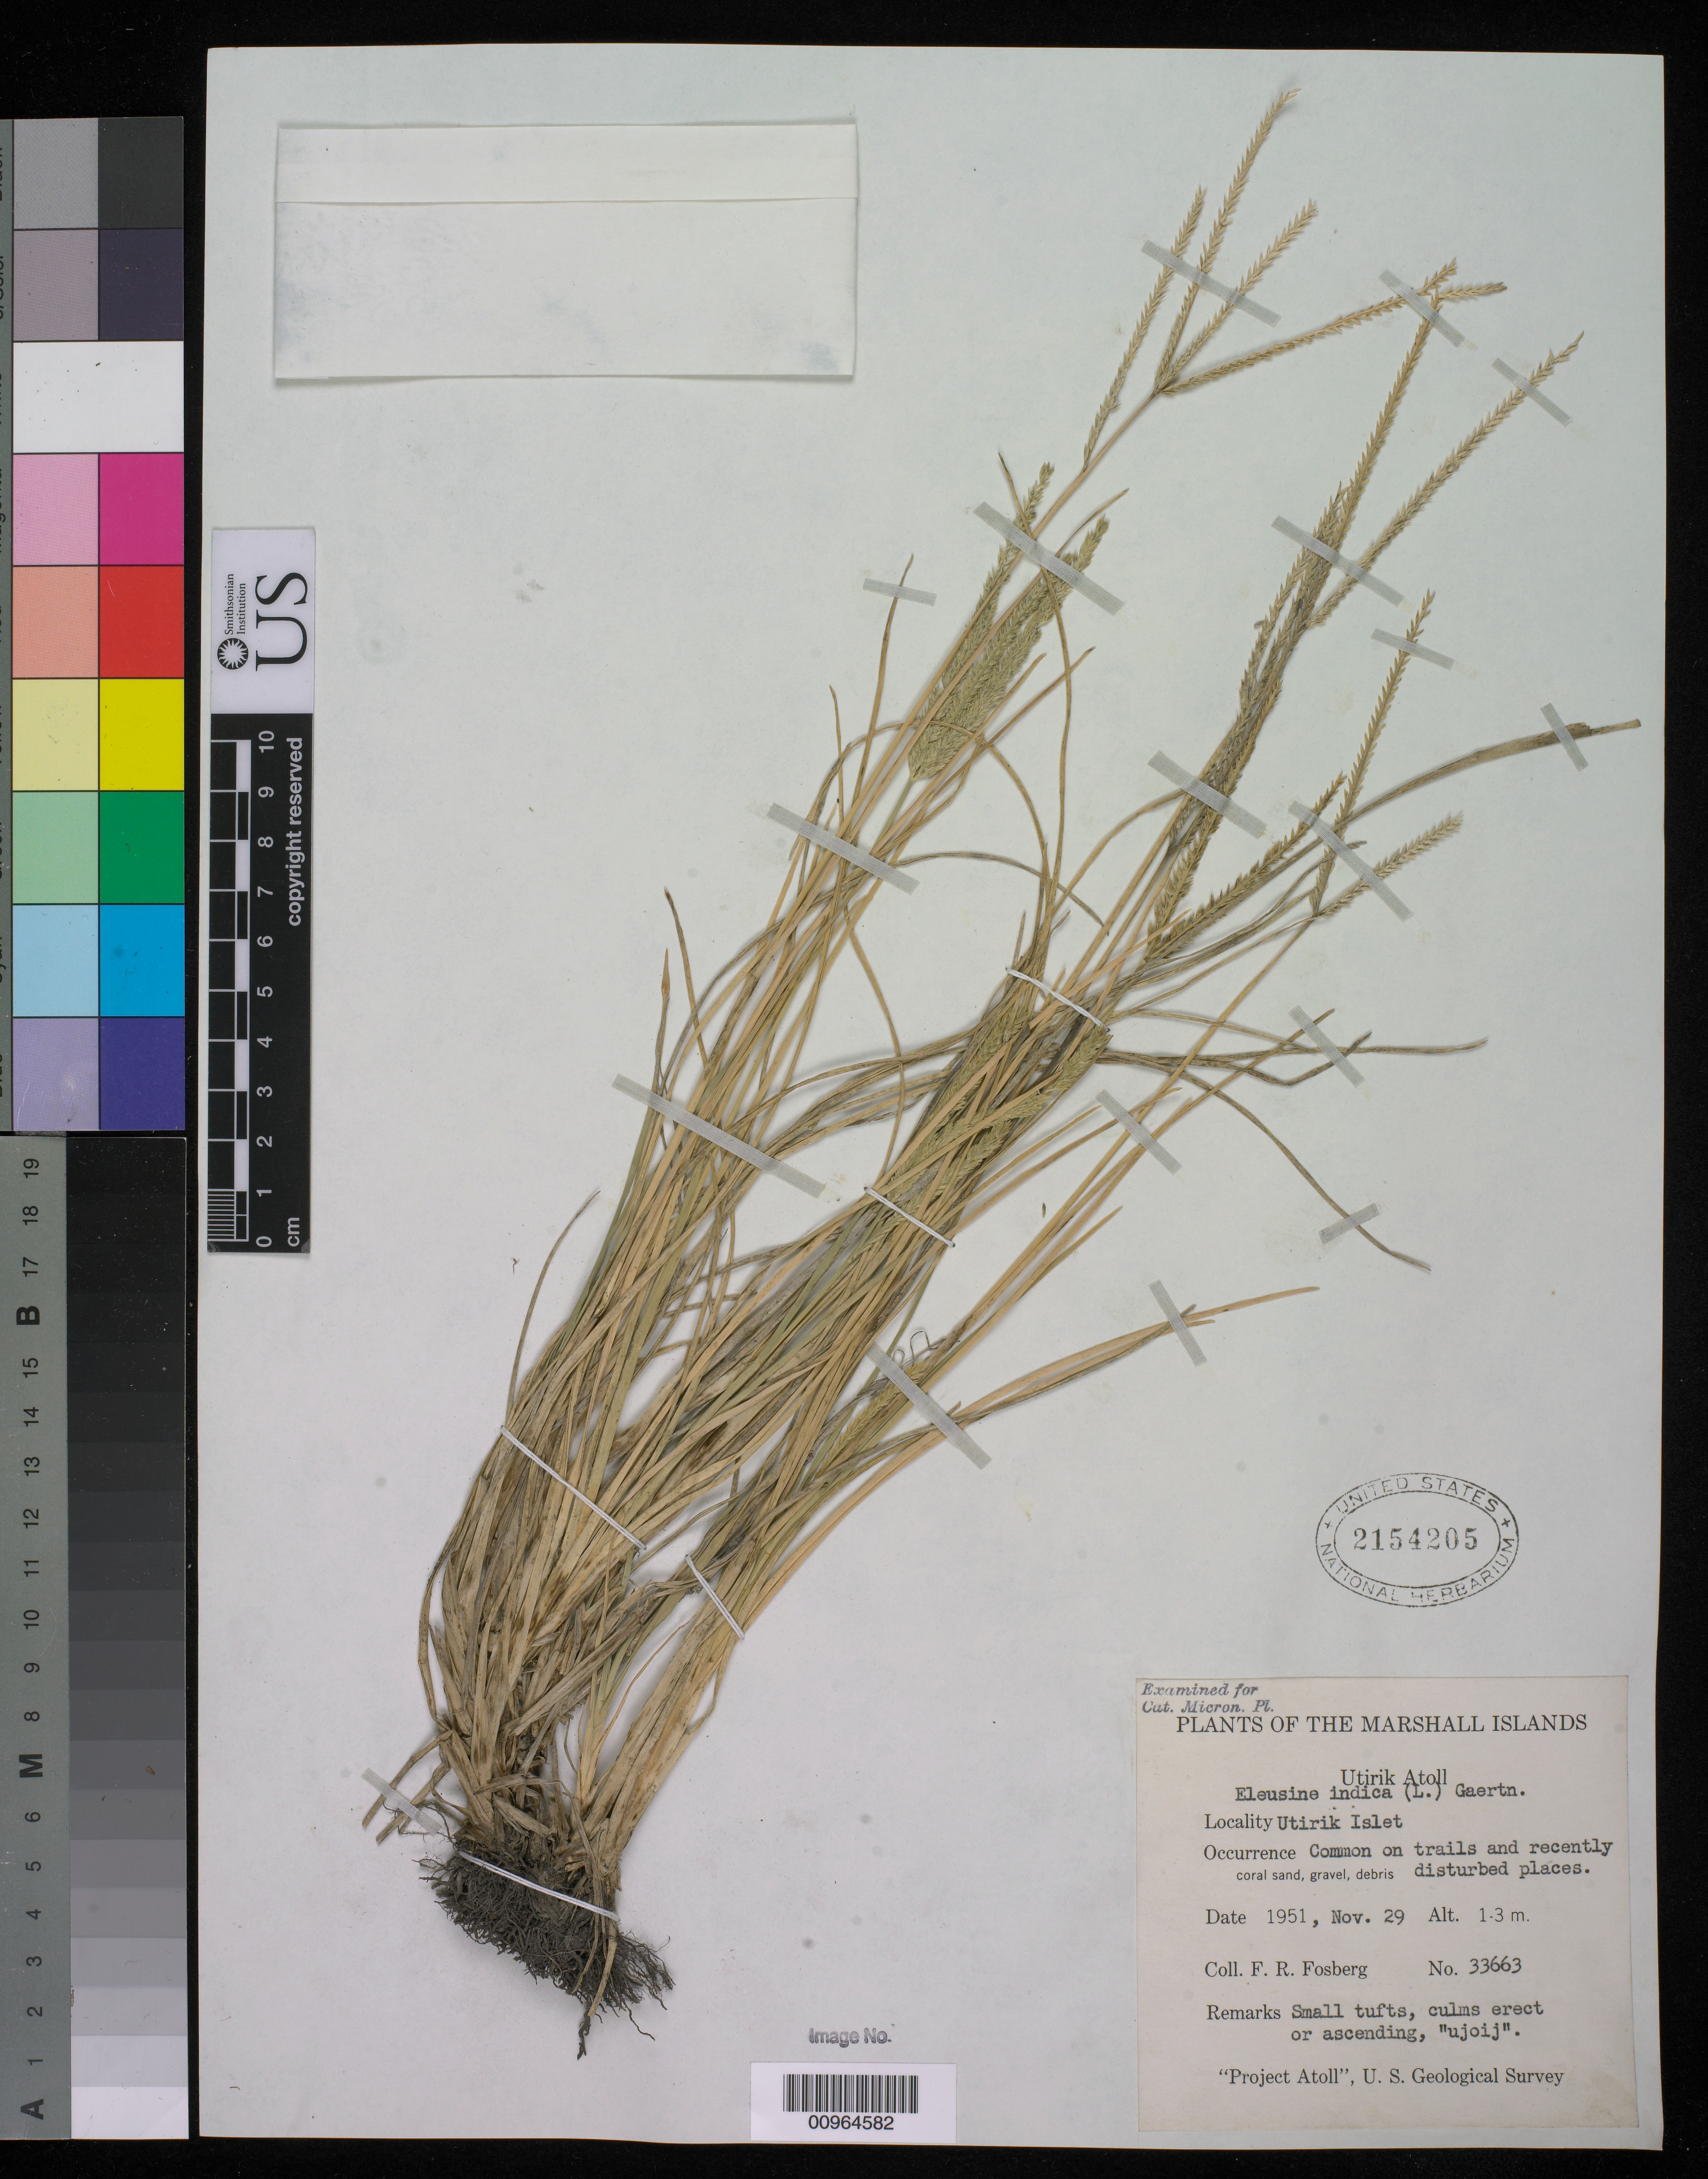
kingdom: Plantae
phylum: Tracheophyta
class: Liliopsida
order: Poales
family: Poaceae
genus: Eleusine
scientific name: Eleusine indica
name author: (L.) Gaertn.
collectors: F. R. Fosberg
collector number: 33663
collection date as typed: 29 Nov 1951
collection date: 1951-11-29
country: Marshall Islands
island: Utrik [Utirik] Atoll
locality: Utirik Islet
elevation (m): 1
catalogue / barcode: US 2154205